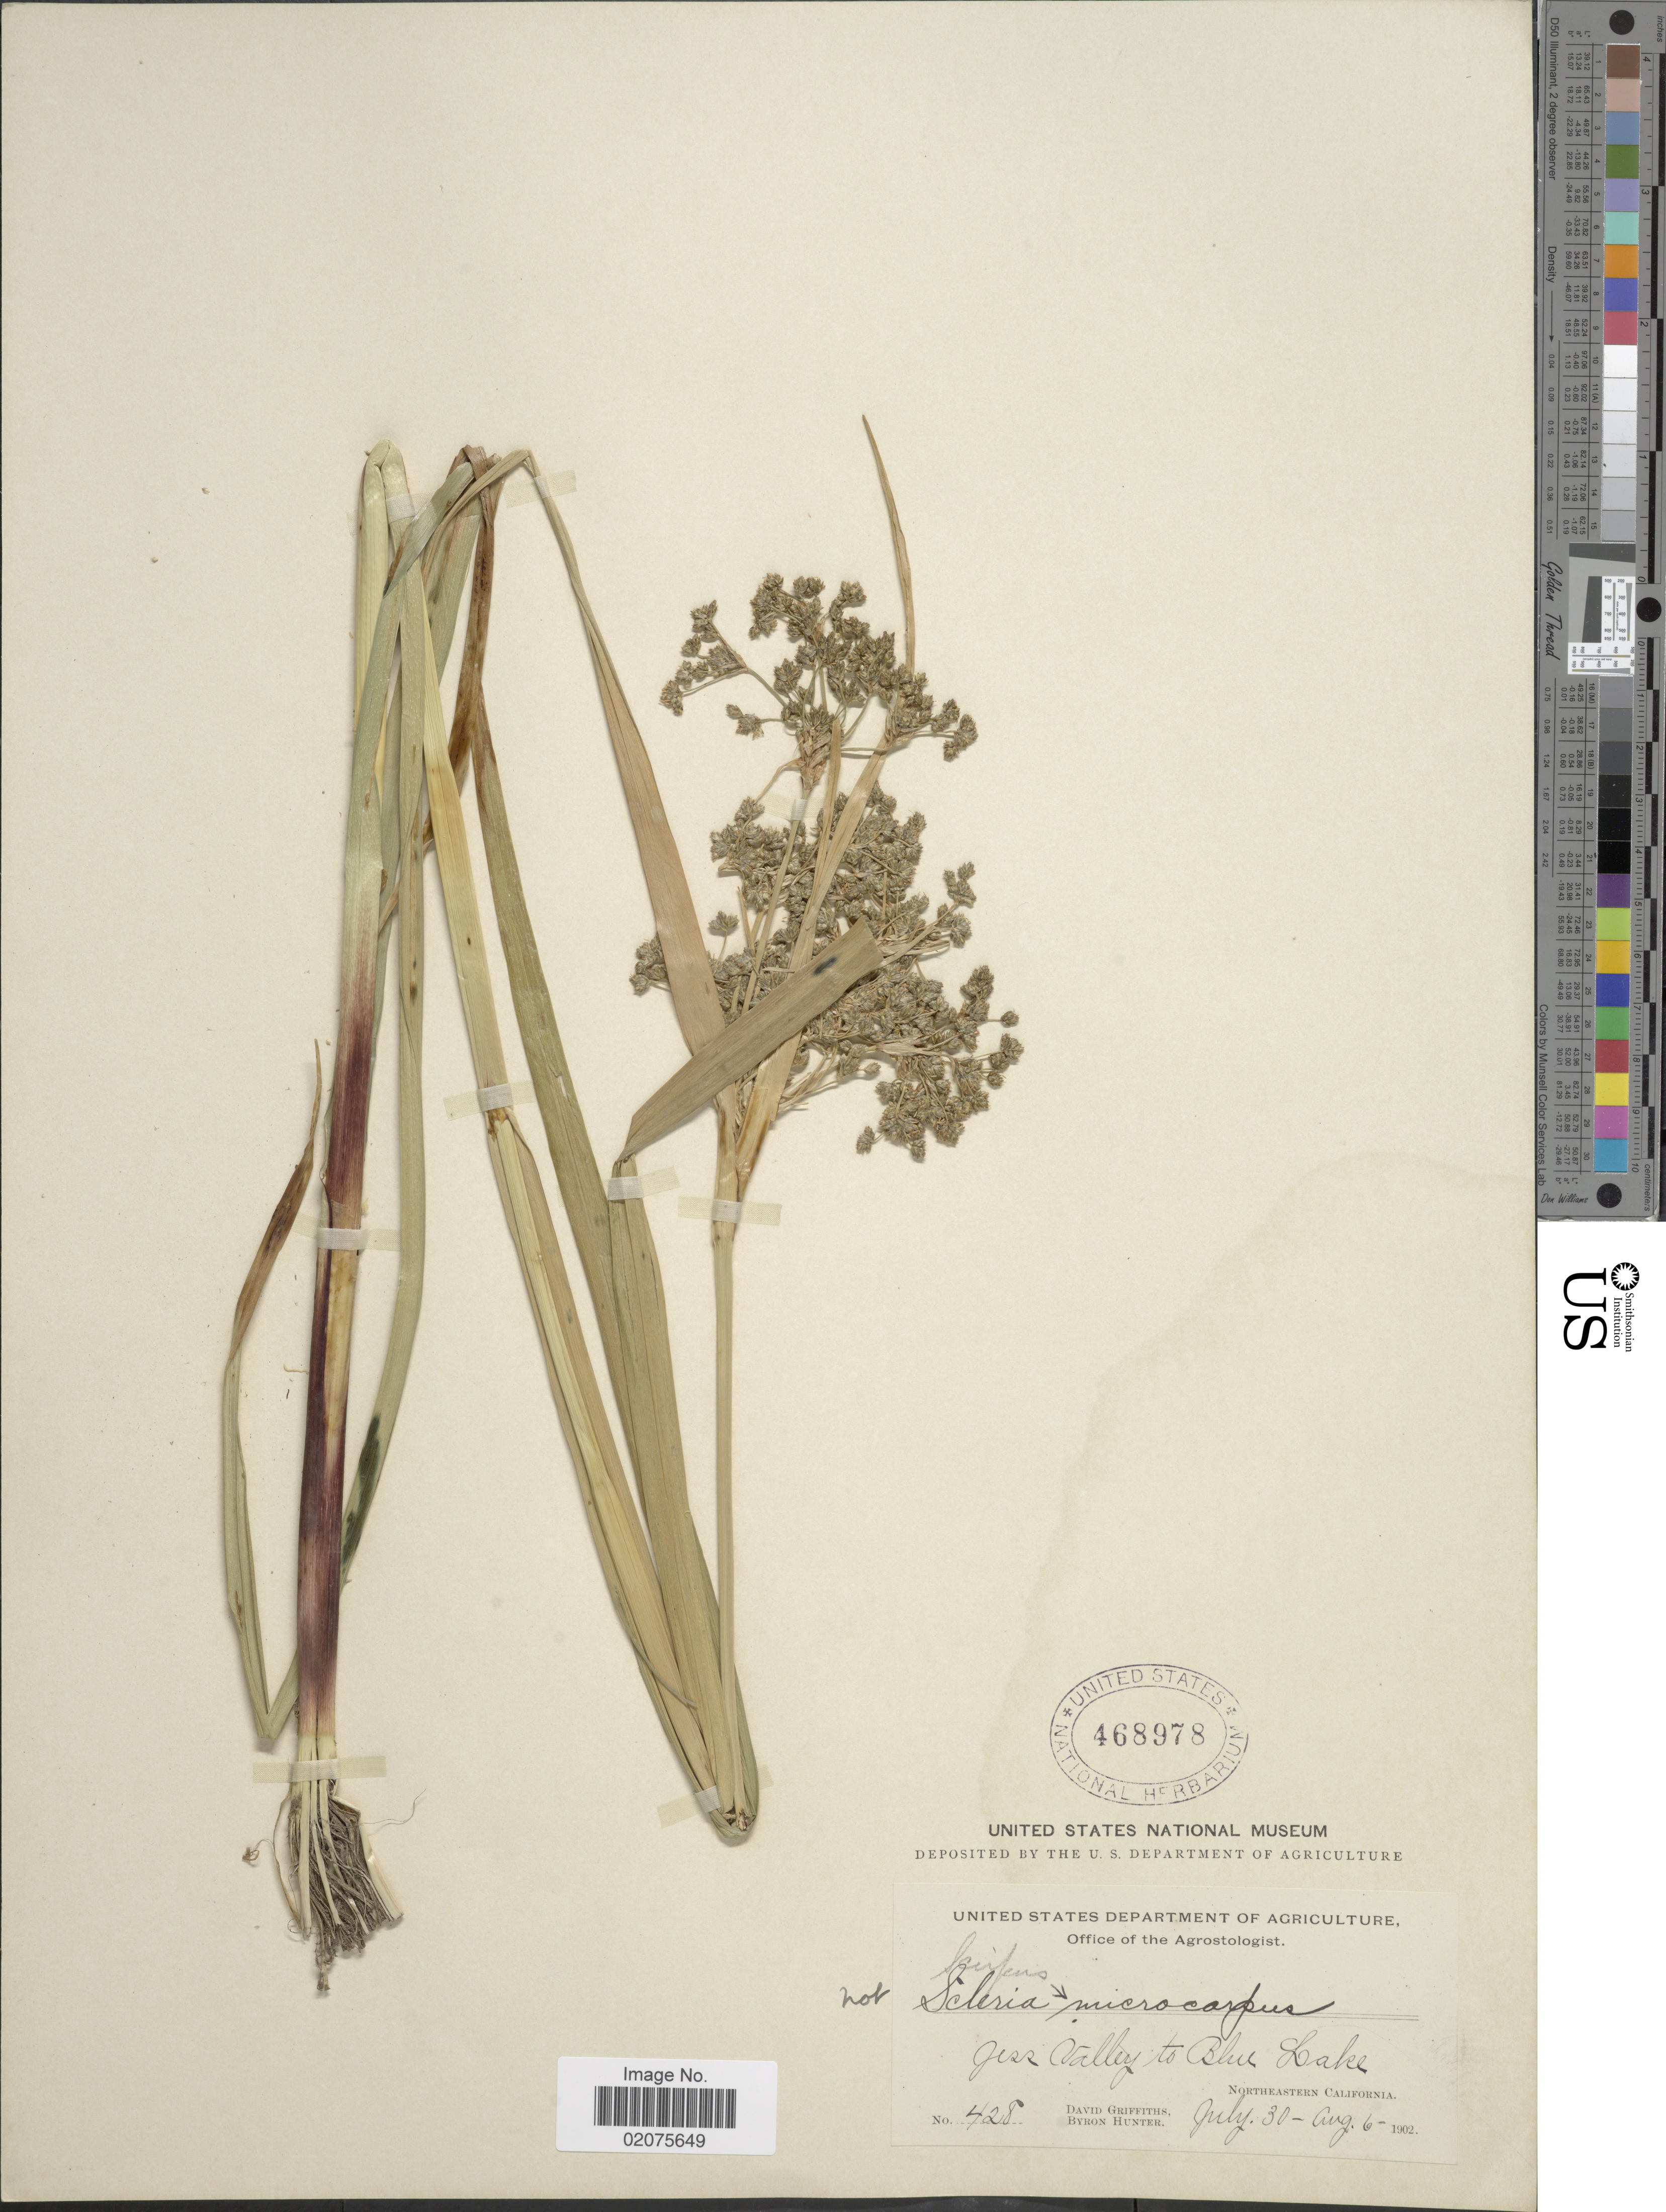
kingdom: Plantae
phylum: Tracheophyta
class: Liliopsida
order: Poales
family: Cyperaceae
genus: Scirpus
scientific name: Scirpus microcarpus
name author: J. Presl & C. Presl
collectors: D. Griffiths & B. Hunter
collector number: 428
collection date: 1902-07-30/1902-08-06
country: United States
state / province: California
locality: Jess Valley to Blue Lake. Northeastern California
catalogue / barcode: US 468978